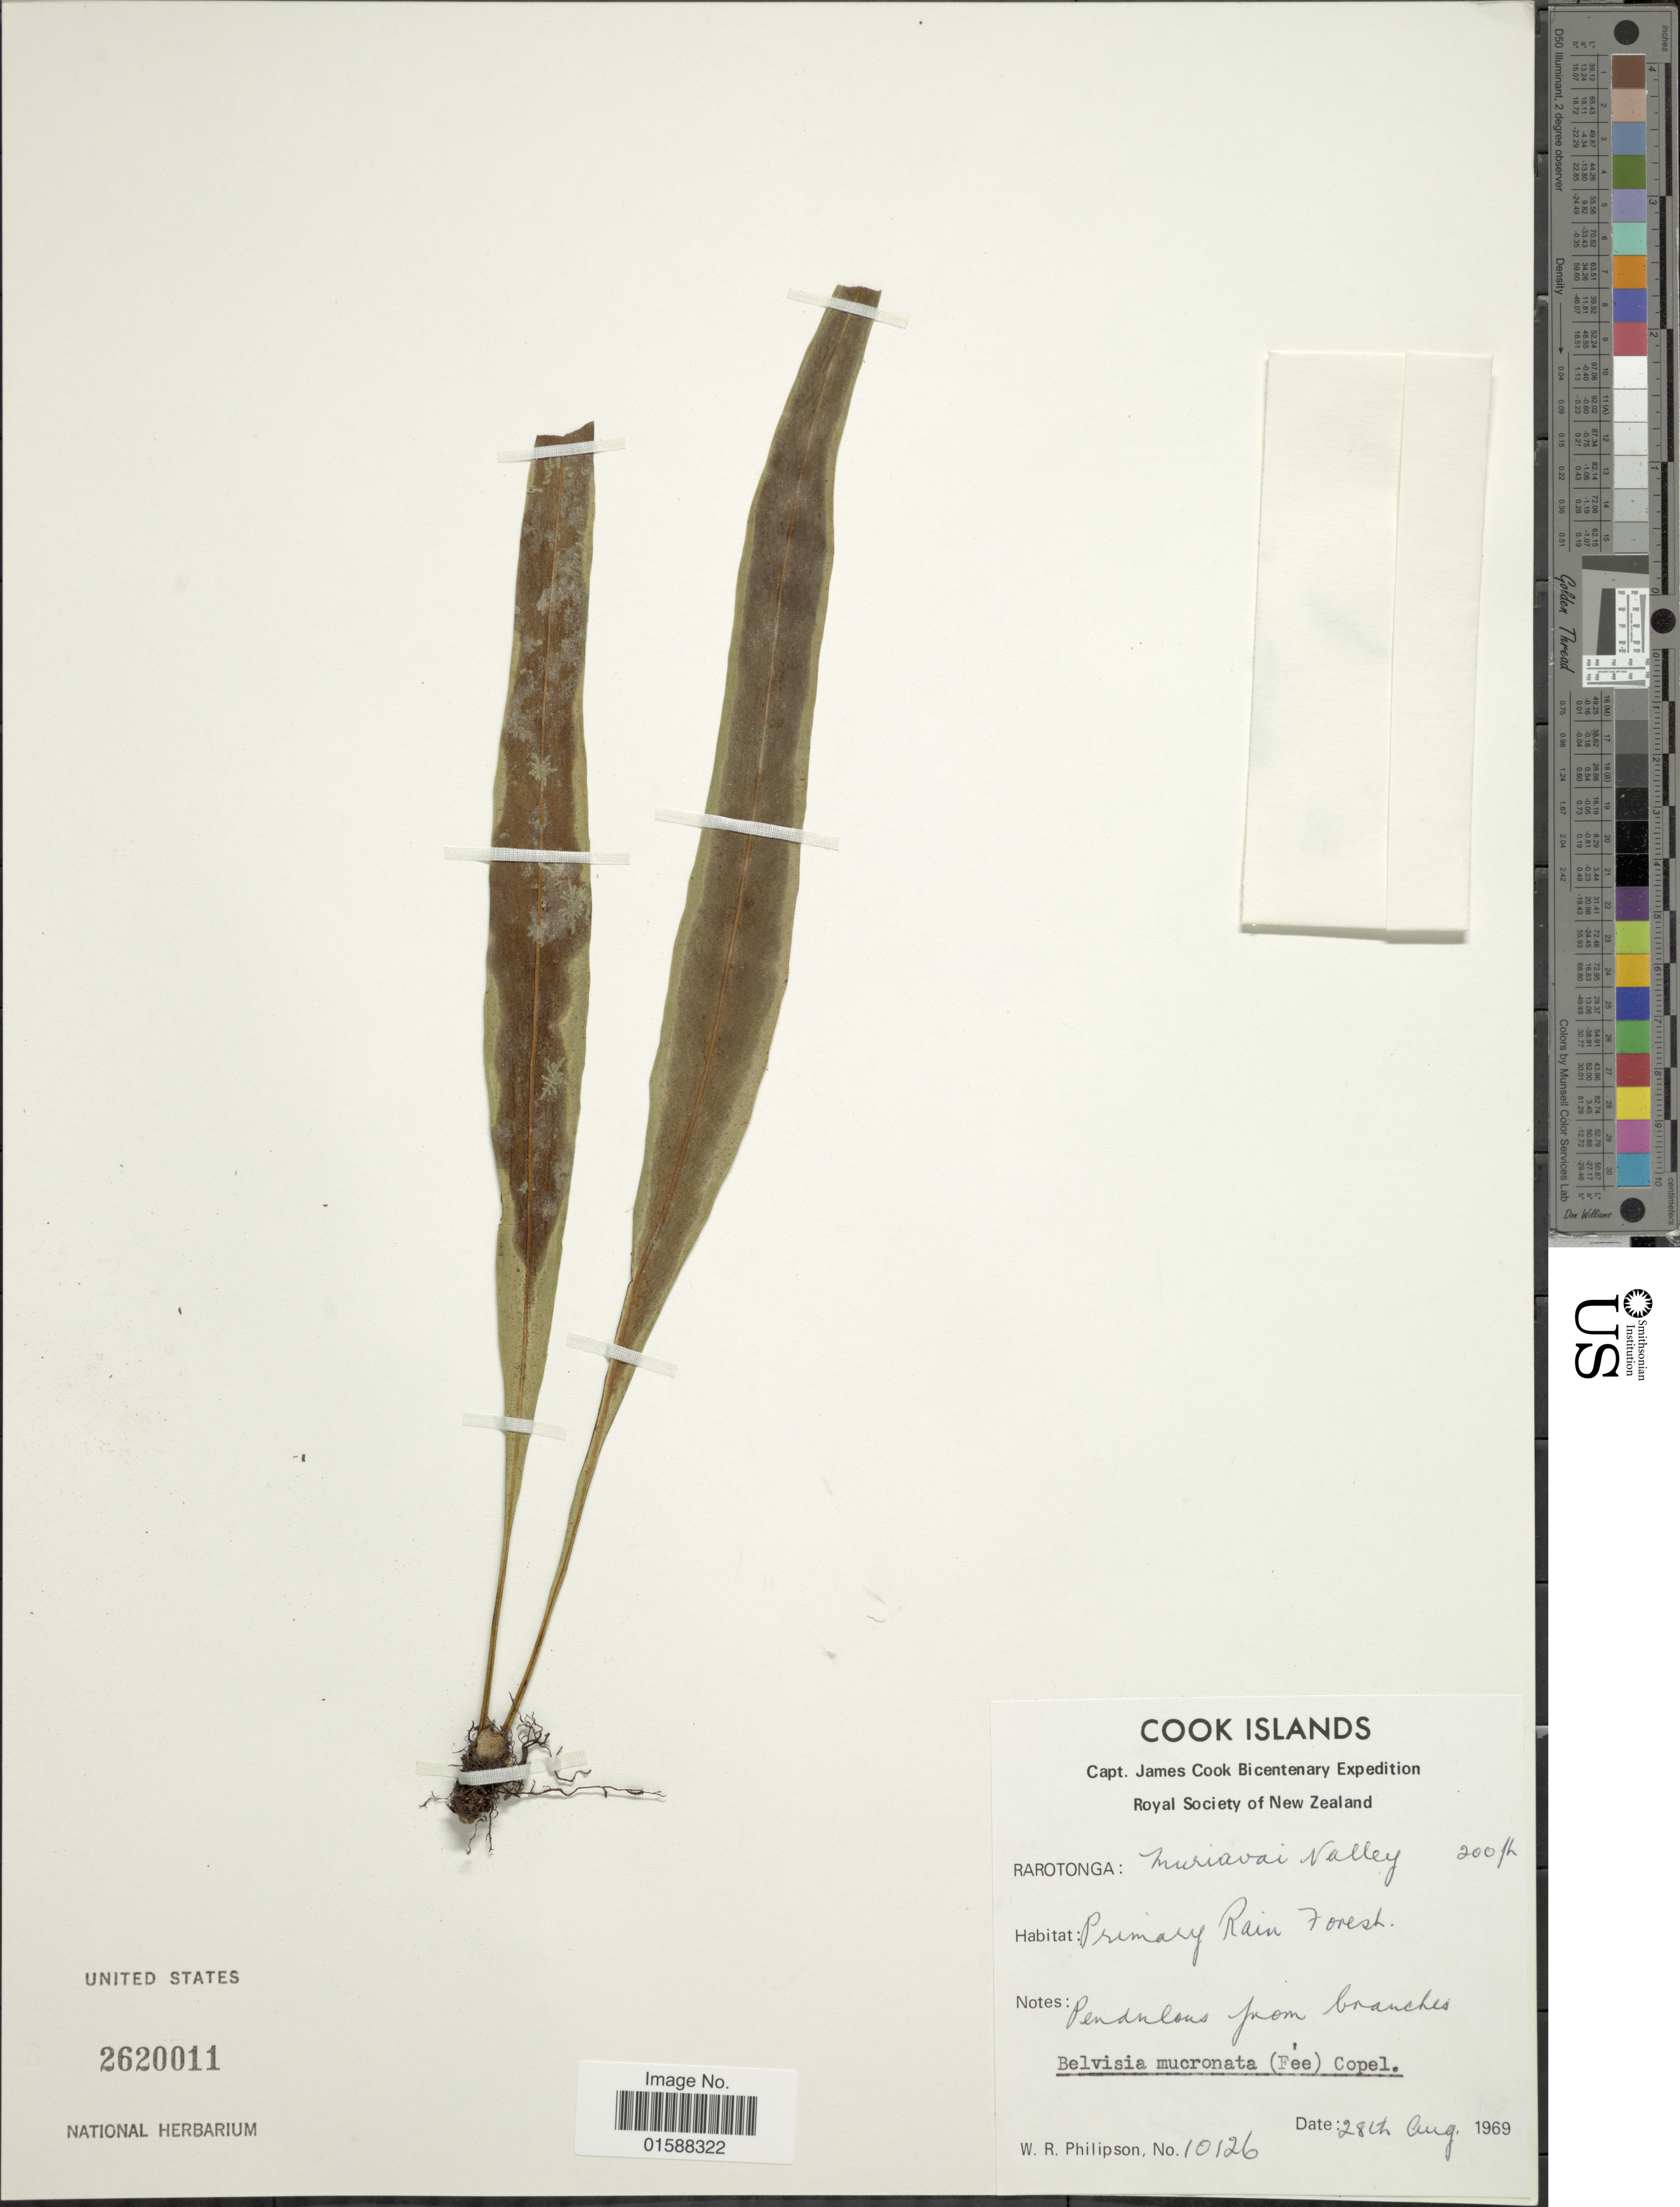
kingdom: Plantae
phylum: Tracheophyta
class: Polypodiopsida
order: Polypodiales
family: Polypodiaceae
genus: Lepisorus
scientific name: Lepisorus mucronatus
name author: (Fée) Li S. Wang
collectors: W. R. Philipson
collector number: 10126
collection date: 1969-08-28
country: Cook Islands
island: Rarotonga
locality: Rarotonga: Muriavai Valley. Primary Rain forest [interpreted]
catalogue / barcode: US 2620011